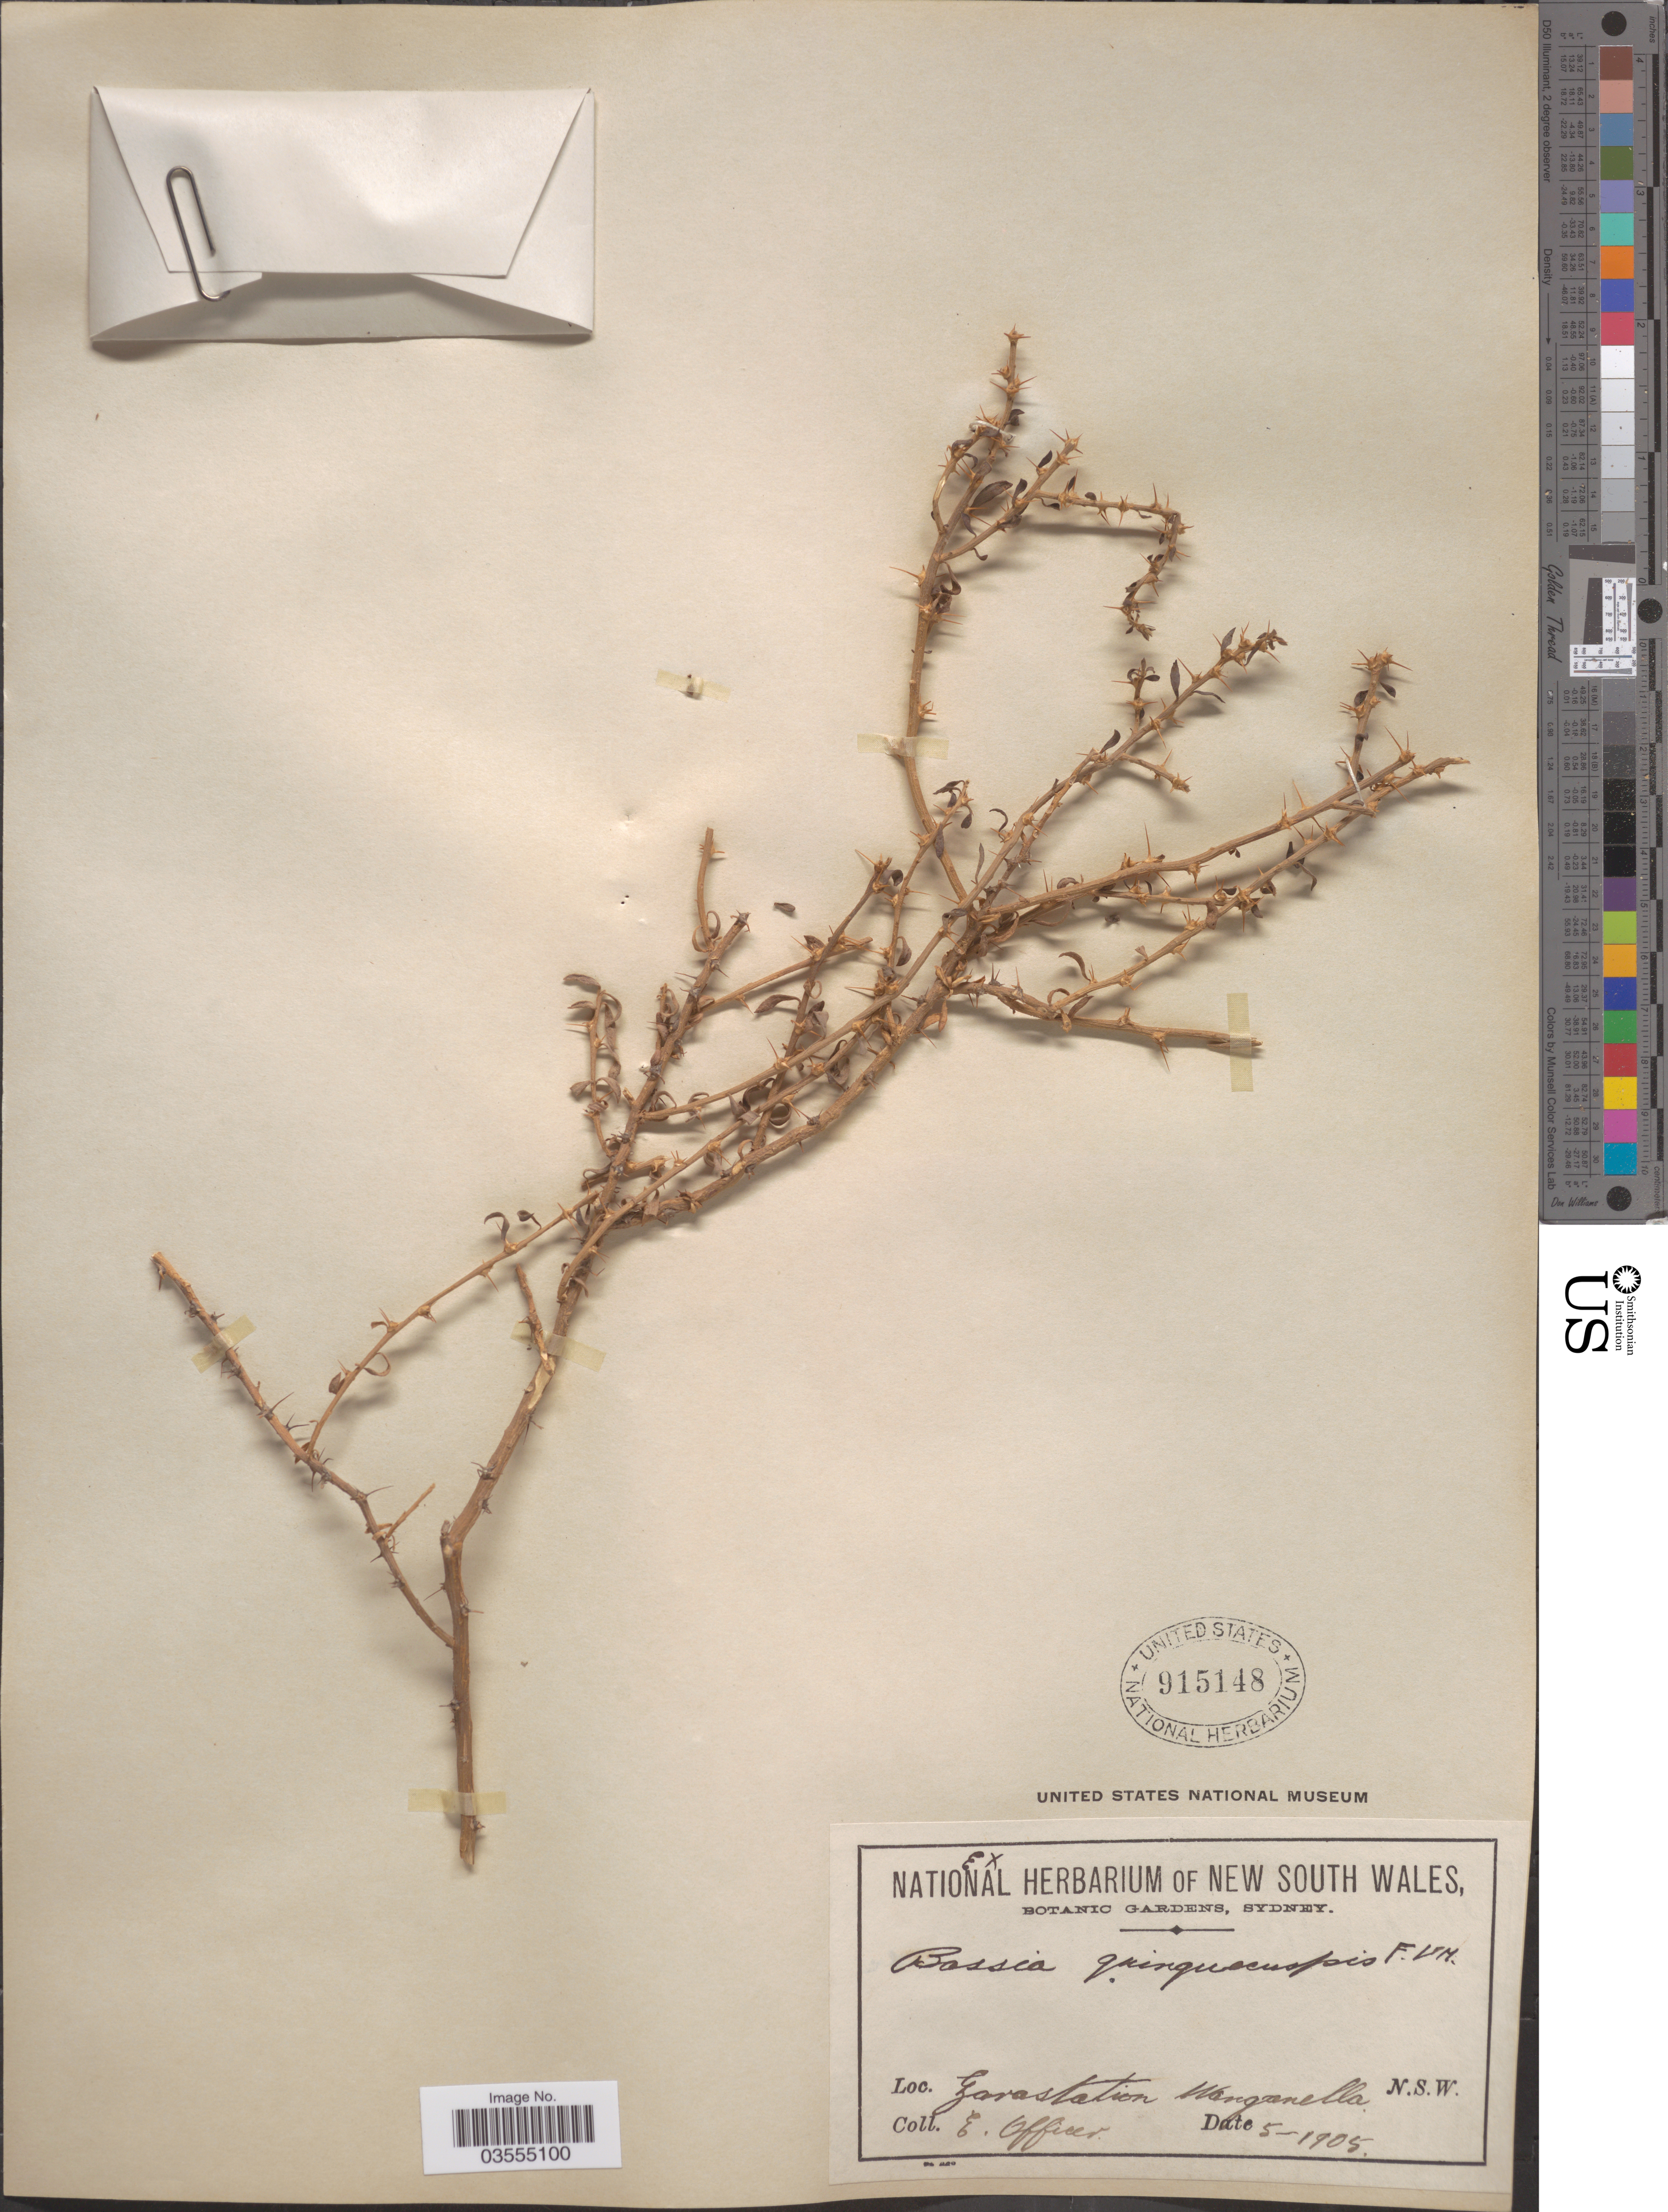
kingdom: Plantae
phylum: Tracheophyta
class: Magnoliopsida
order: Caryophyllales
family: Amaranthaceae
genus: Sclerolaena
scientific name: Sclerolaena muricata var. semiglabra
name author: (Ising) A.J. Scott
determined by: Wilson, Paul G.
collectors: E. Officer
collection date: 1905-05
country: Australia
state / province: New South Wales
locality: Zarastation. Wanganella.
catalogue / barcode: US 915148